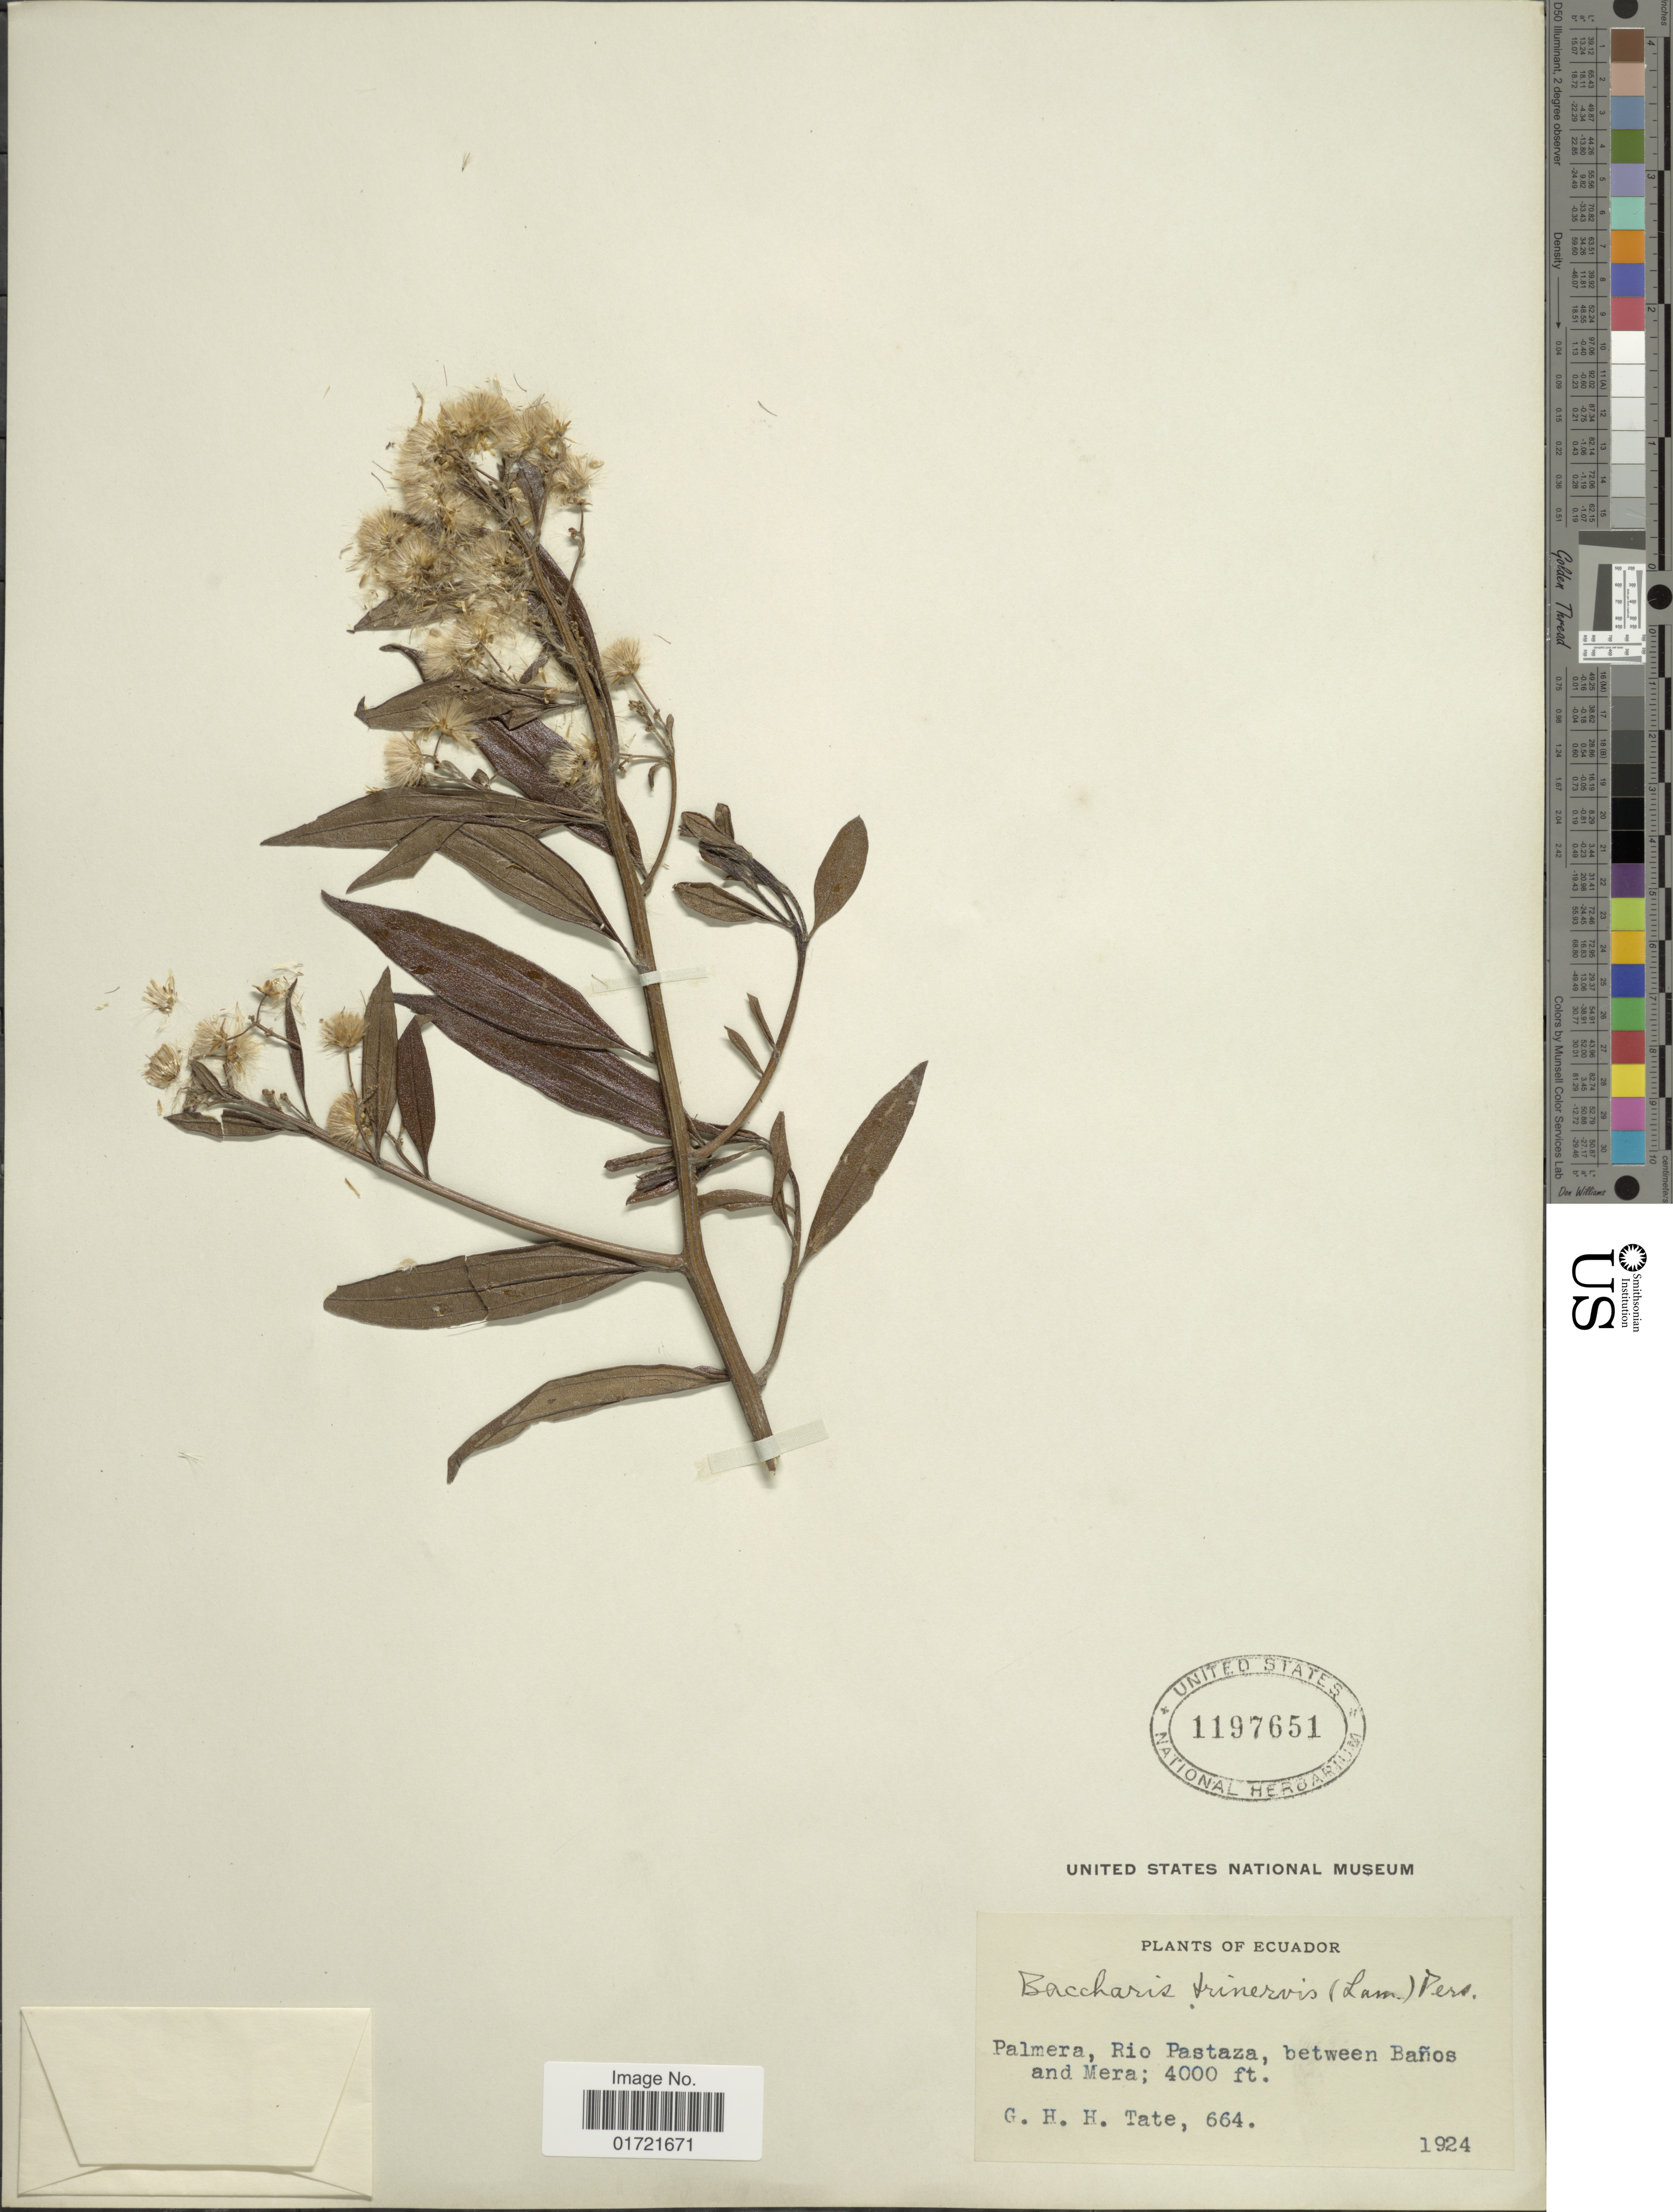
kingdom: Plantae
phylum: Tracheophyta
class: Magnoliopsida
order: Asterales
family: Asteraceae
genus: Baccharis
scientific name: Baccharis trinervis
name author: (Lam.) Pers.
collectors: G. Tate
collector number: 664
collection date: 1924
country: Ecuador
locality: Palmera: Rio Pastaza, between Banos and Mera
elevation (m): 1219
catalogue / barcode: US 1197651